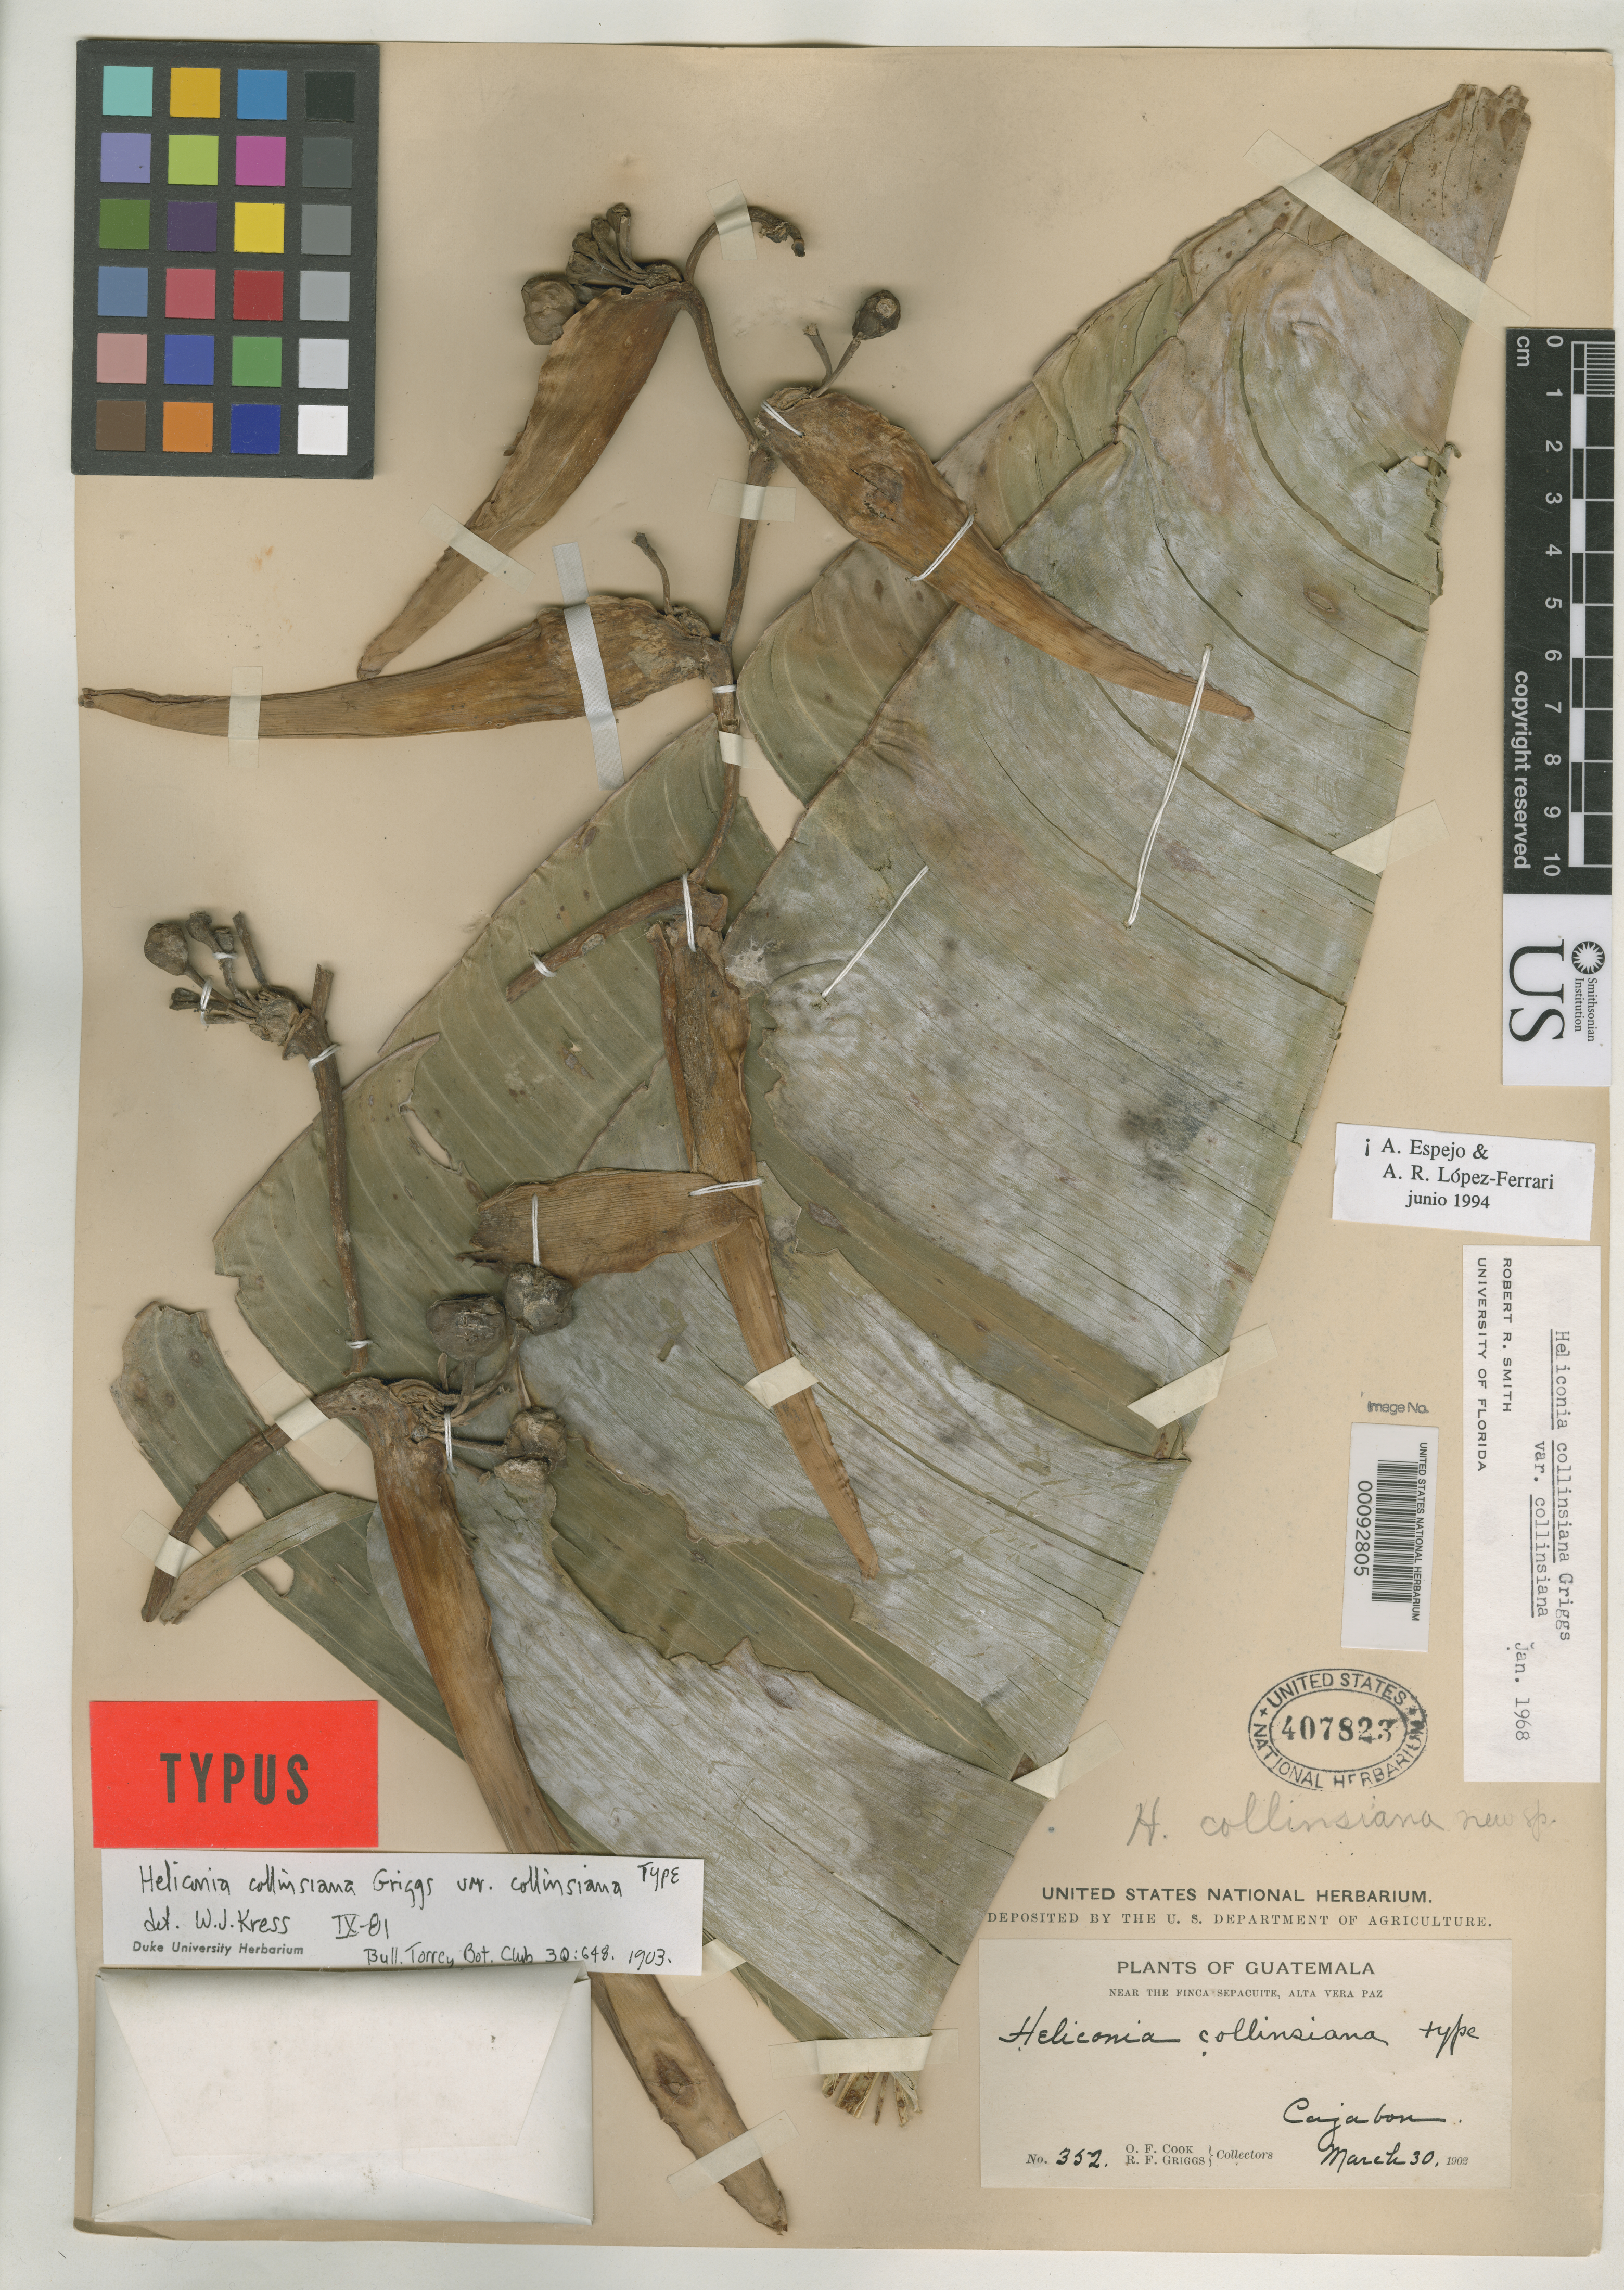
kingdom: Plantae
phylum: Tracheophyta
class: Liliopsida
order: Zingiberales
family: Heliconiaceae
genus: Heliconia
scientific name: Heliconia collinsiana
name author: R.F. Griggs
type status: Holotype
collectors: O. F. Cook & R. F. Griggs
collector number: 352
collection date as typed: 30 Mar 1902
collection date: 1902-03-30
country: Guatemala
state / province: Alta Verapaz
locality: Near Finca Sepacuite, Cahabon River.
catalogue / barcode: US 407823